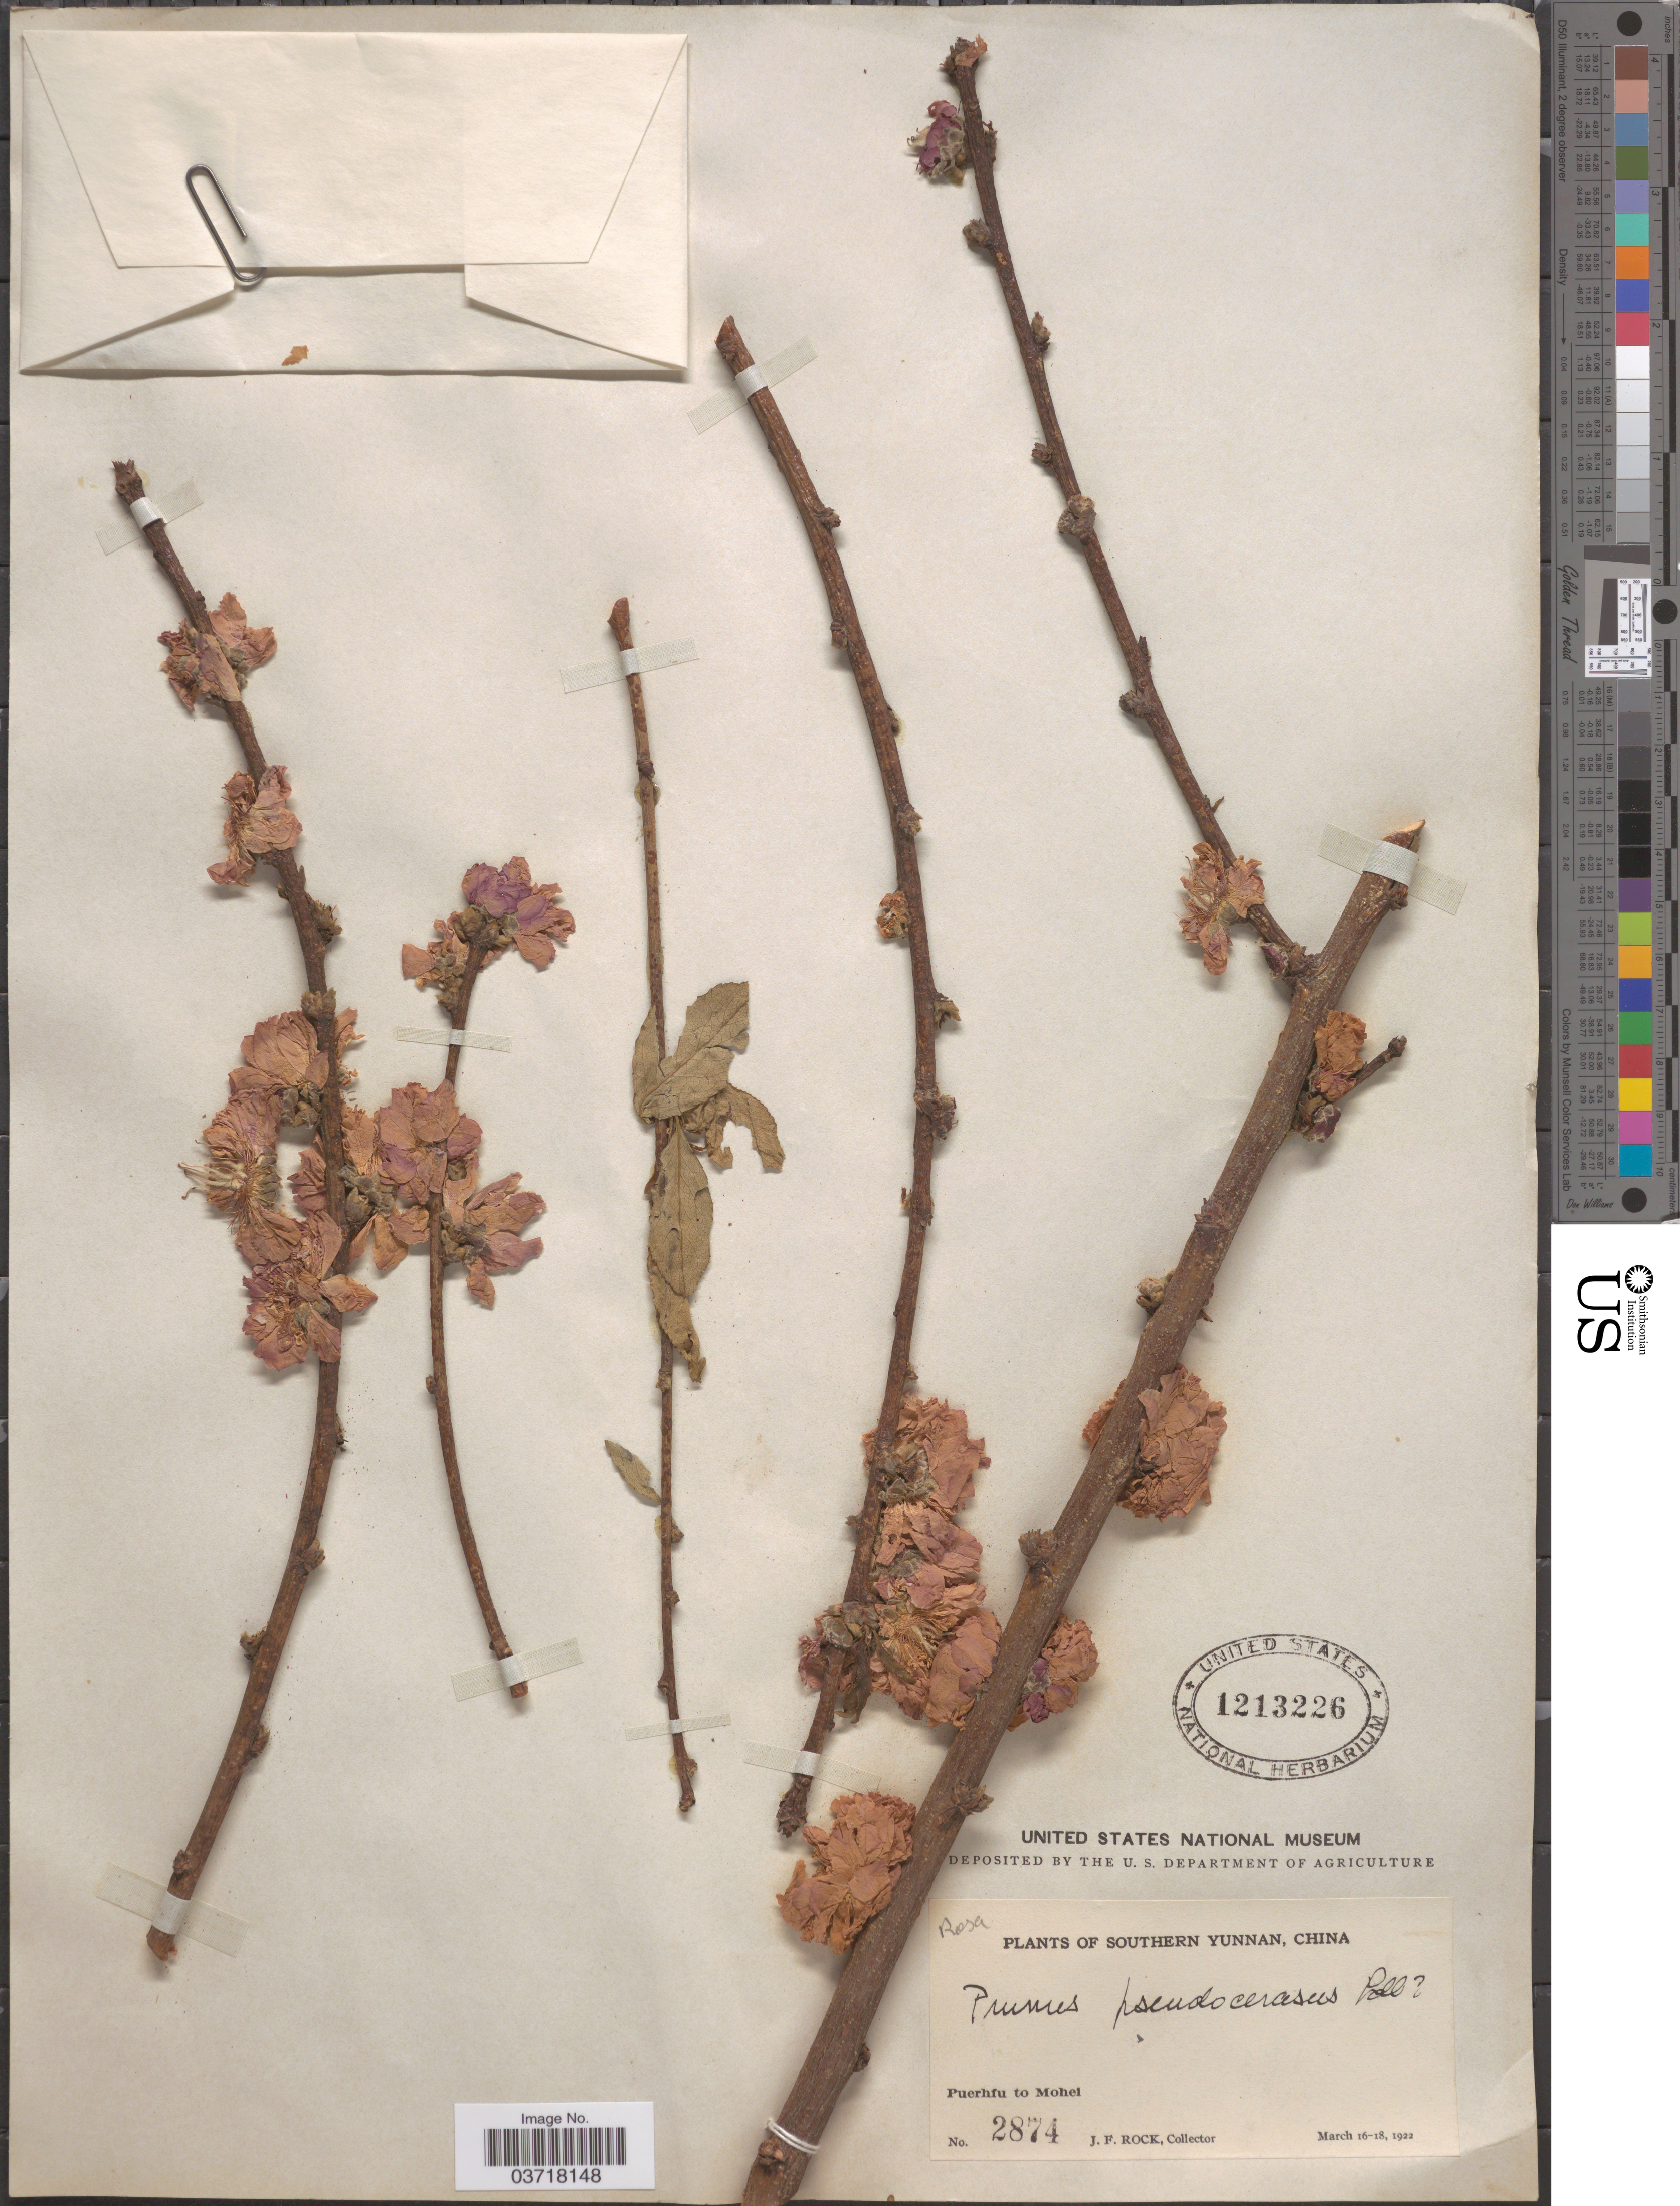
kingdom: Plantae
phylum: Tracheophyta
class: Magnoliopsida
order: Rosales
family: Rosaceae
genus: Prunus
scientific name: Prunus pseudocerasus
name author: Lindl.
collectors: J. Rock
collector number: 2874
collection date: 1922-03-16/1922-03-18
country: China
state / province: Yunnan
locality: Southern Yunnan. Puerhfu to Mohei.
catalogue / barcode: US 1213226